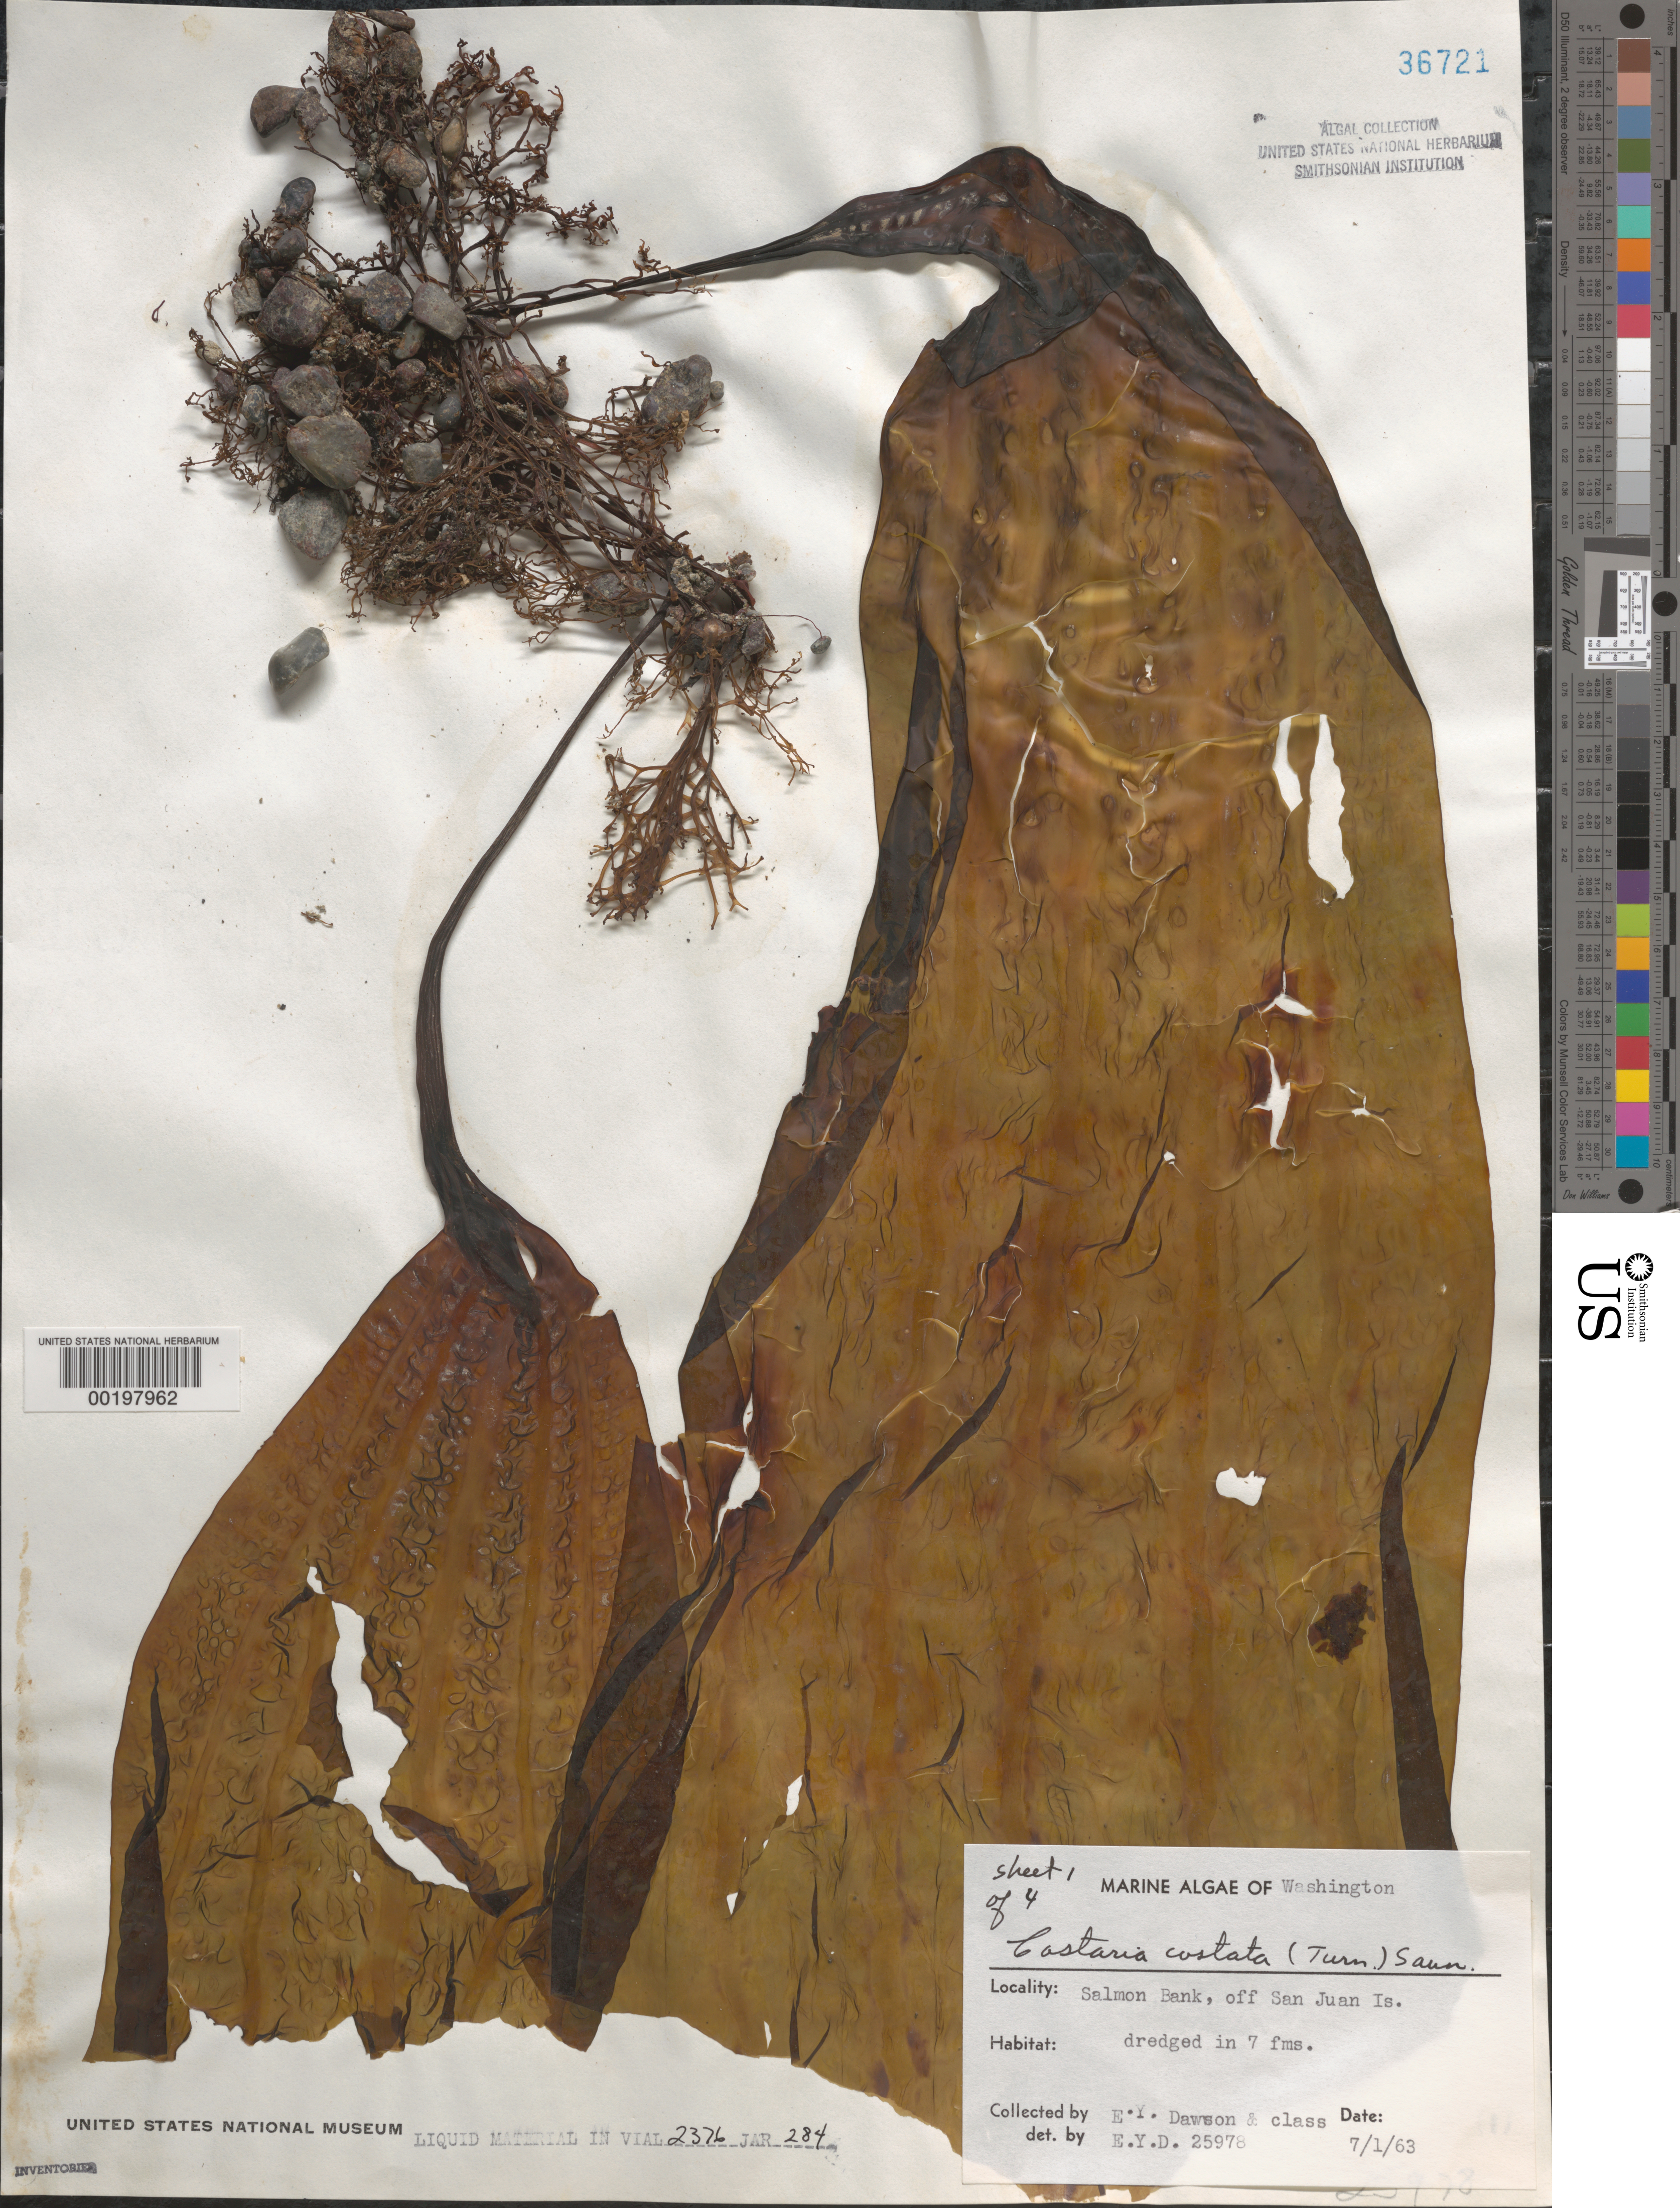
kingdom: Chromista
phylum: Ochrophyta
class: Phaeophyceae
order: Laminariales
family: Costariaceae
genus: Costaria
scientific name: Costaria costata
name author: (C. Agardh) D.A. Saunders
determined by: Dawson, E. Y.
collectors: E. Y. Dawson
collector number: EYD 25978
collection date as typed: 01 Jul 1963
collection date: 1963-07-01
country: United States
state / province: Washington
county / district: San Juan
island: San Juan Island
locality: Salmon Bank, off San Juan Island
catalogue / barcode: US 36721